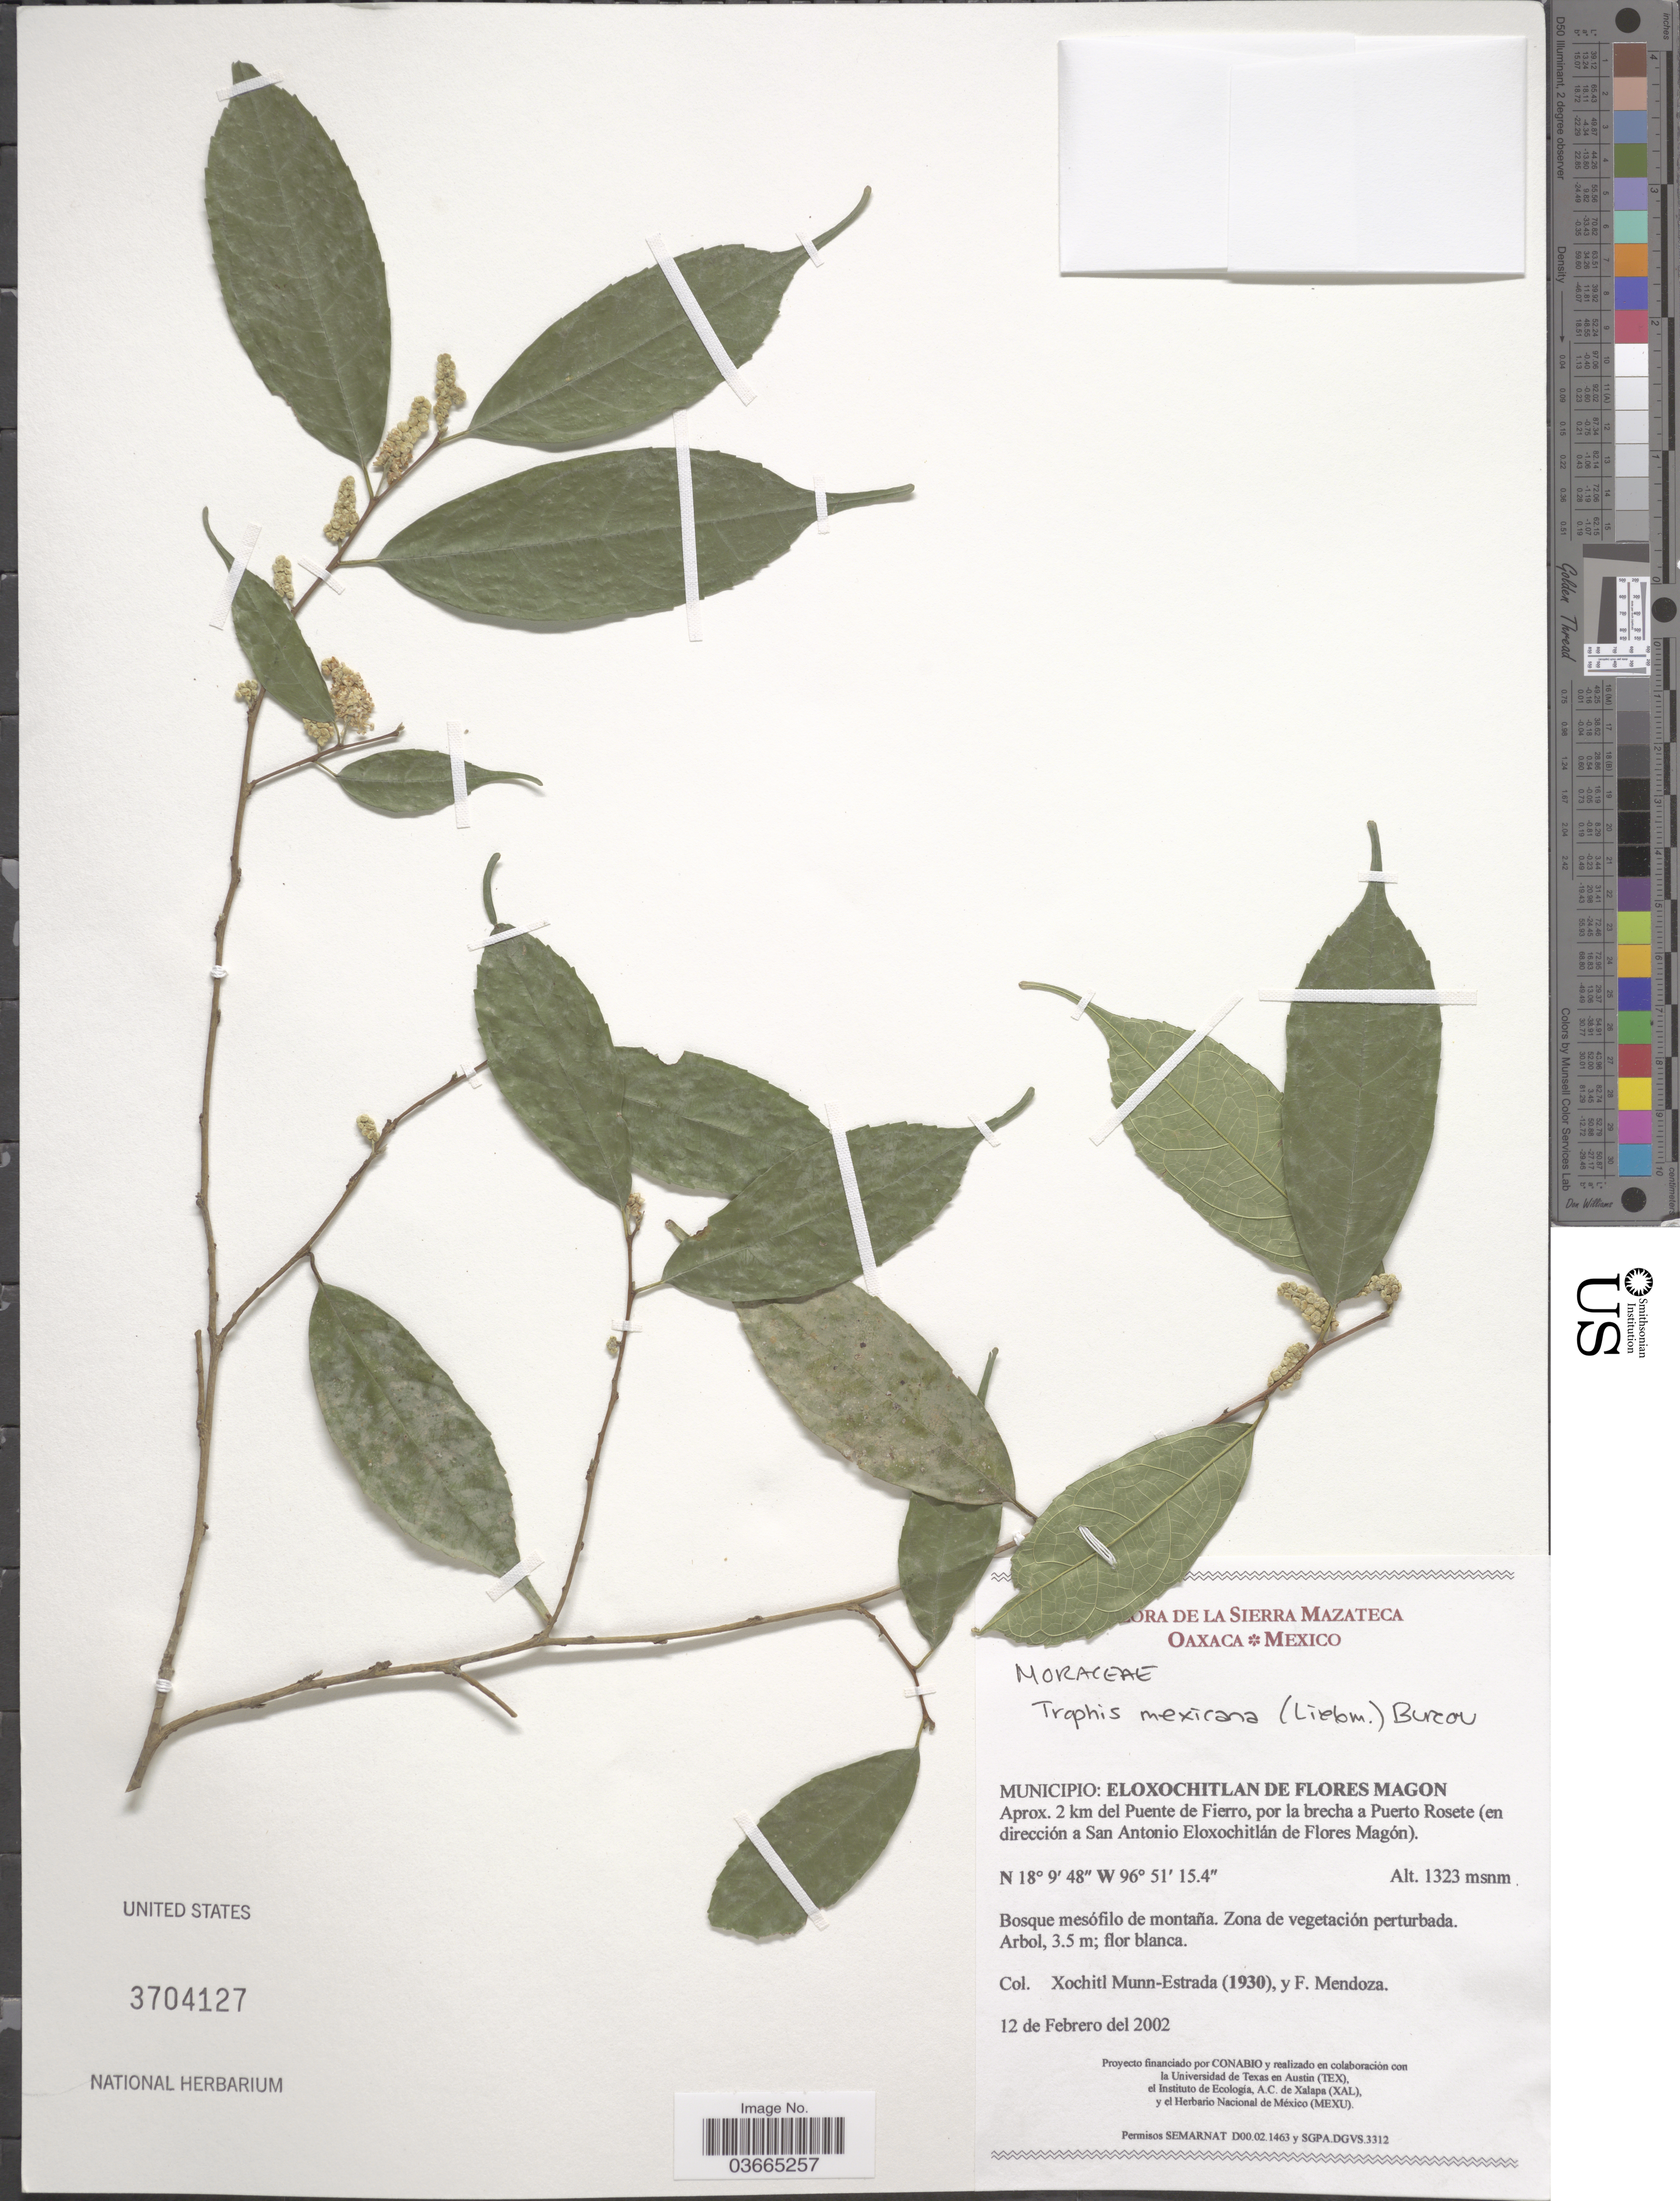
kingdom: Plantae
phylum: Tracheophyta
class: Magnoliopsida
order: Rosales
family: Moraceae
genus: Trophis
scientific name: Trophis mexicana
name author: (Liebm.) Bureau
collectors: X. Munn-Estrada & F. Mendoza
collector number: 1930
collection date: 2002-02-12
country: Mexico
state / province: Oaxaca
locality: La Sierra Mazateca. Municipio: Eloxochitlan de Flores Magon. Aprox. 2 km del Puente de Fierro, por la brecha a Puerto Rosete (en dirección a San Antonio Eloxochitlán de Flores Magón).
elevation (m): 1323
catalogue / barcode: US 3704127